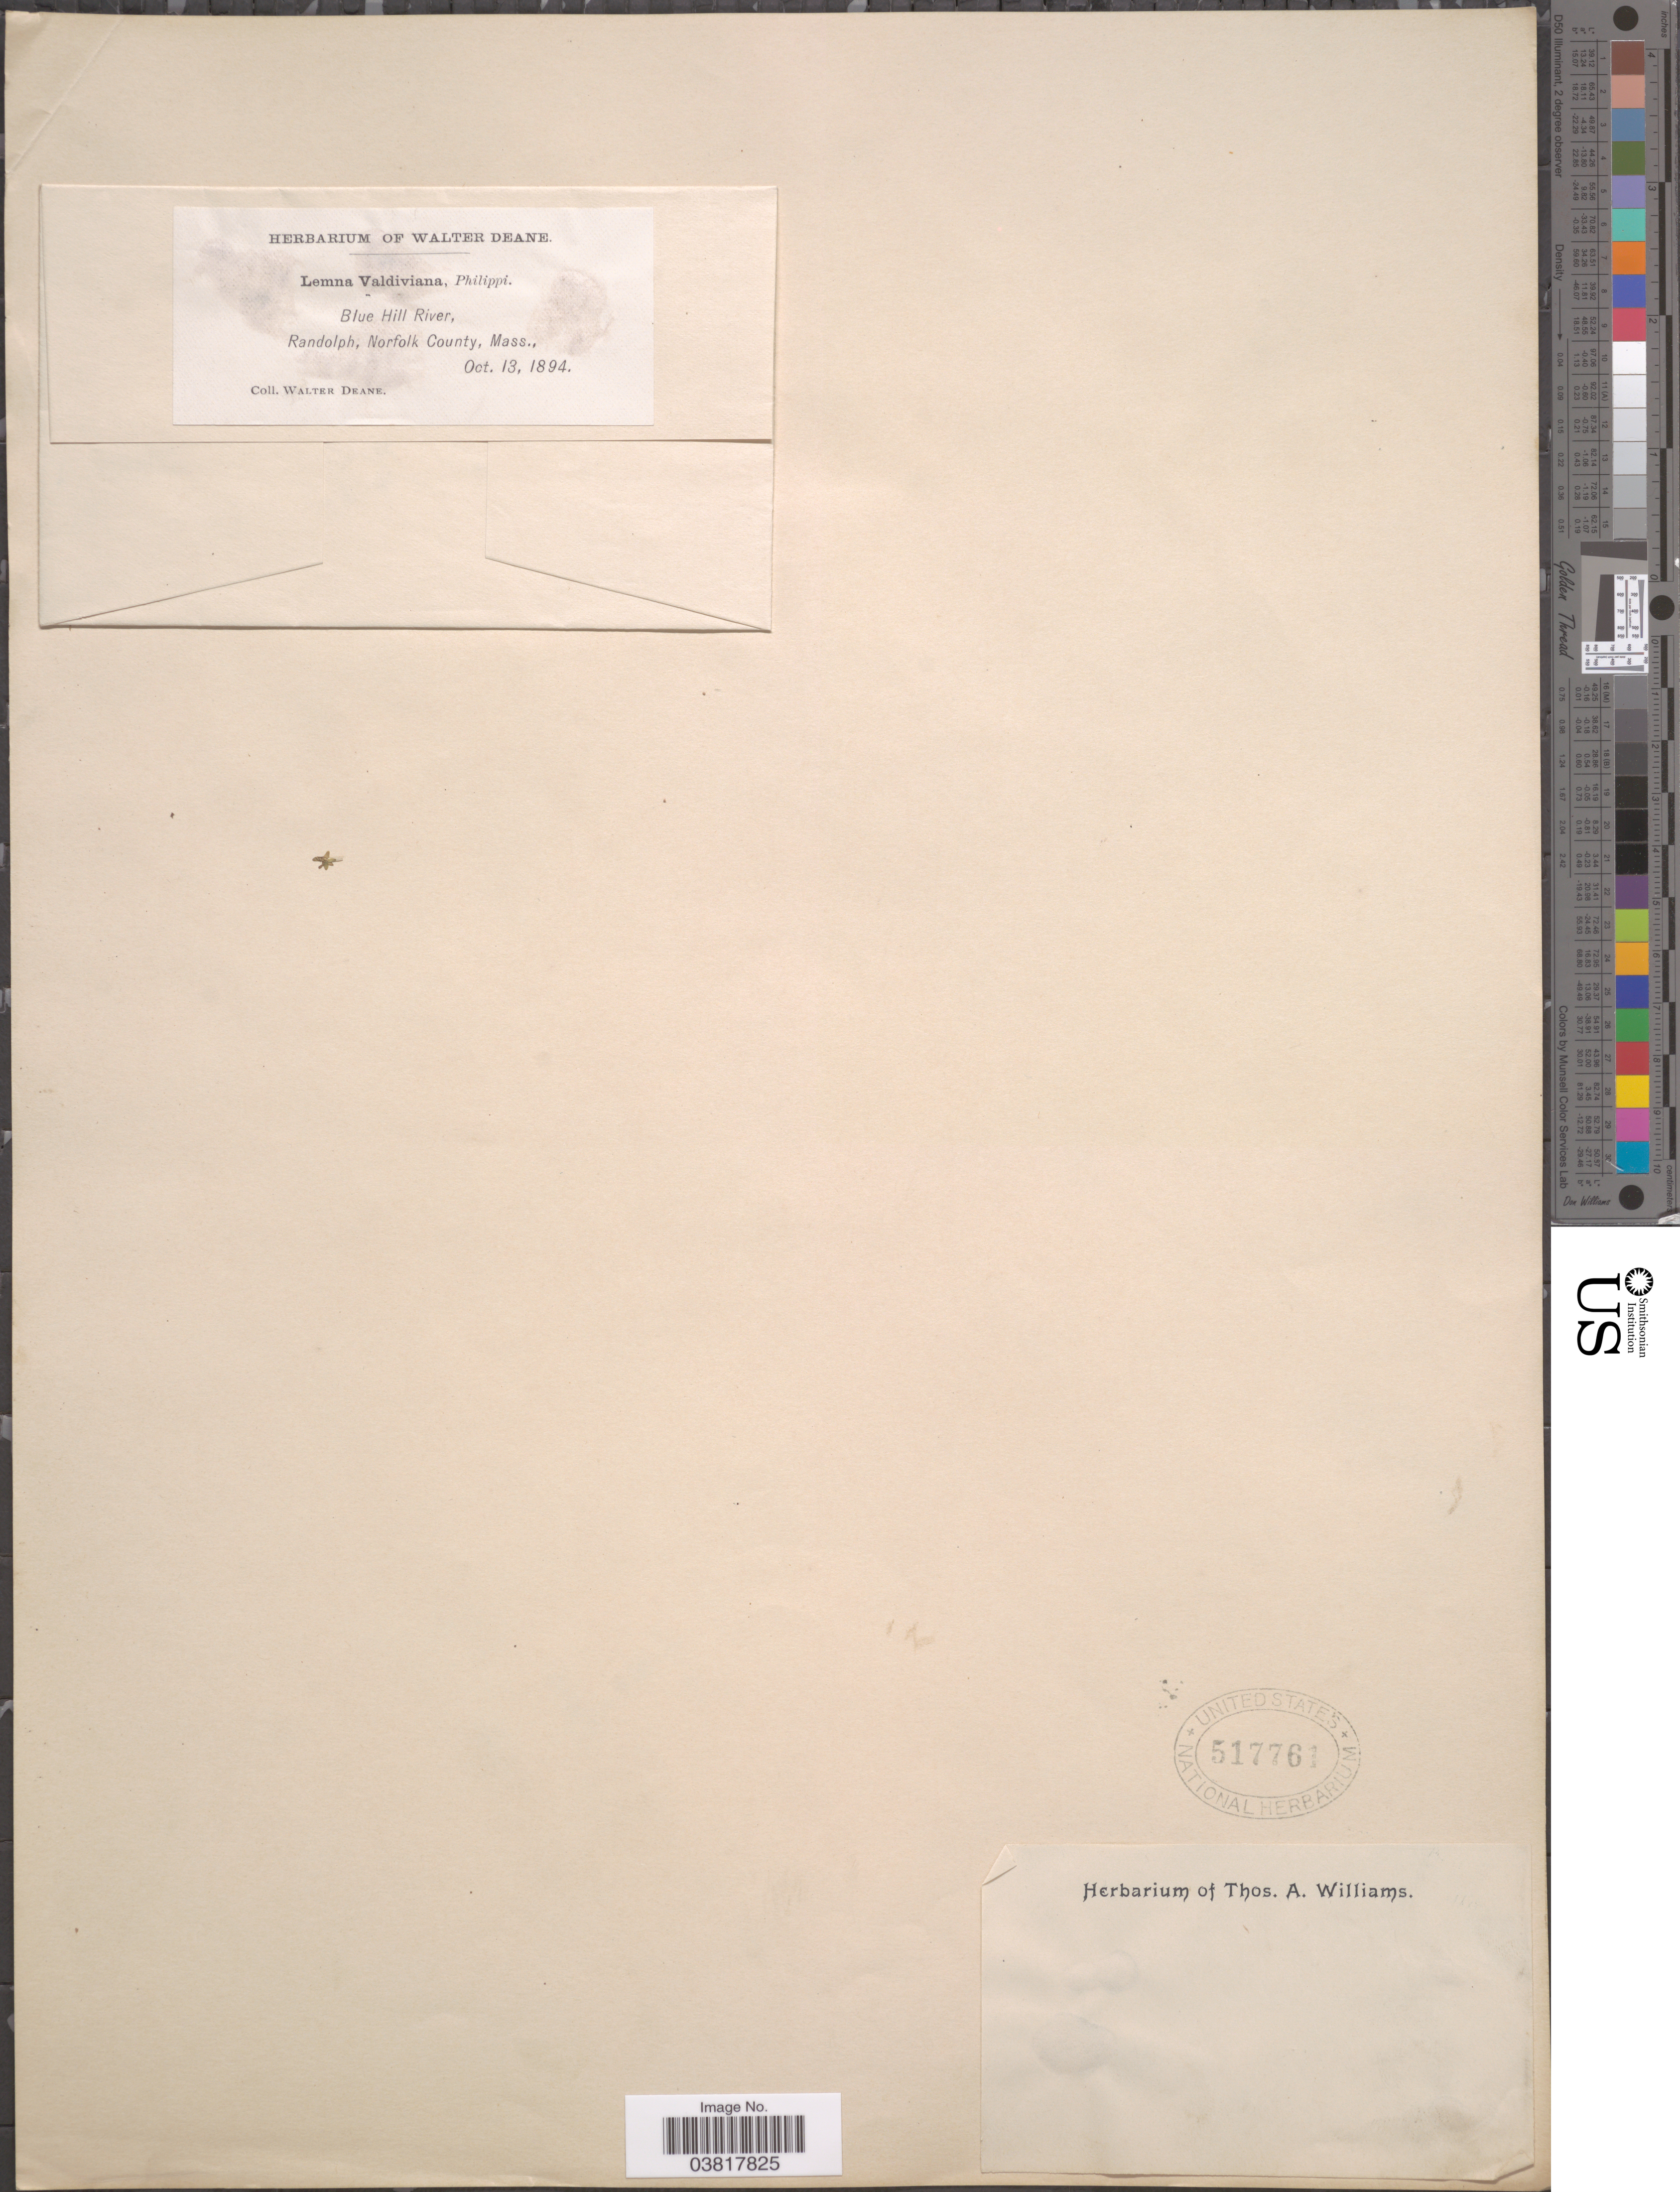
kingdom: Plantae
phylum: Tracheophyta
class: Liliopsida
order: Alismatales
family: Araceae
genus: Lemna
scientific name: Lemna valdiviana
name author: Phil.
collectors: W. Deane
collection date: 1894-10-13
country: United States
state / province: Massachusetts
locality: Blue Hill River, Randolph, Norfolk County.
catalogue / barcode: US 517761